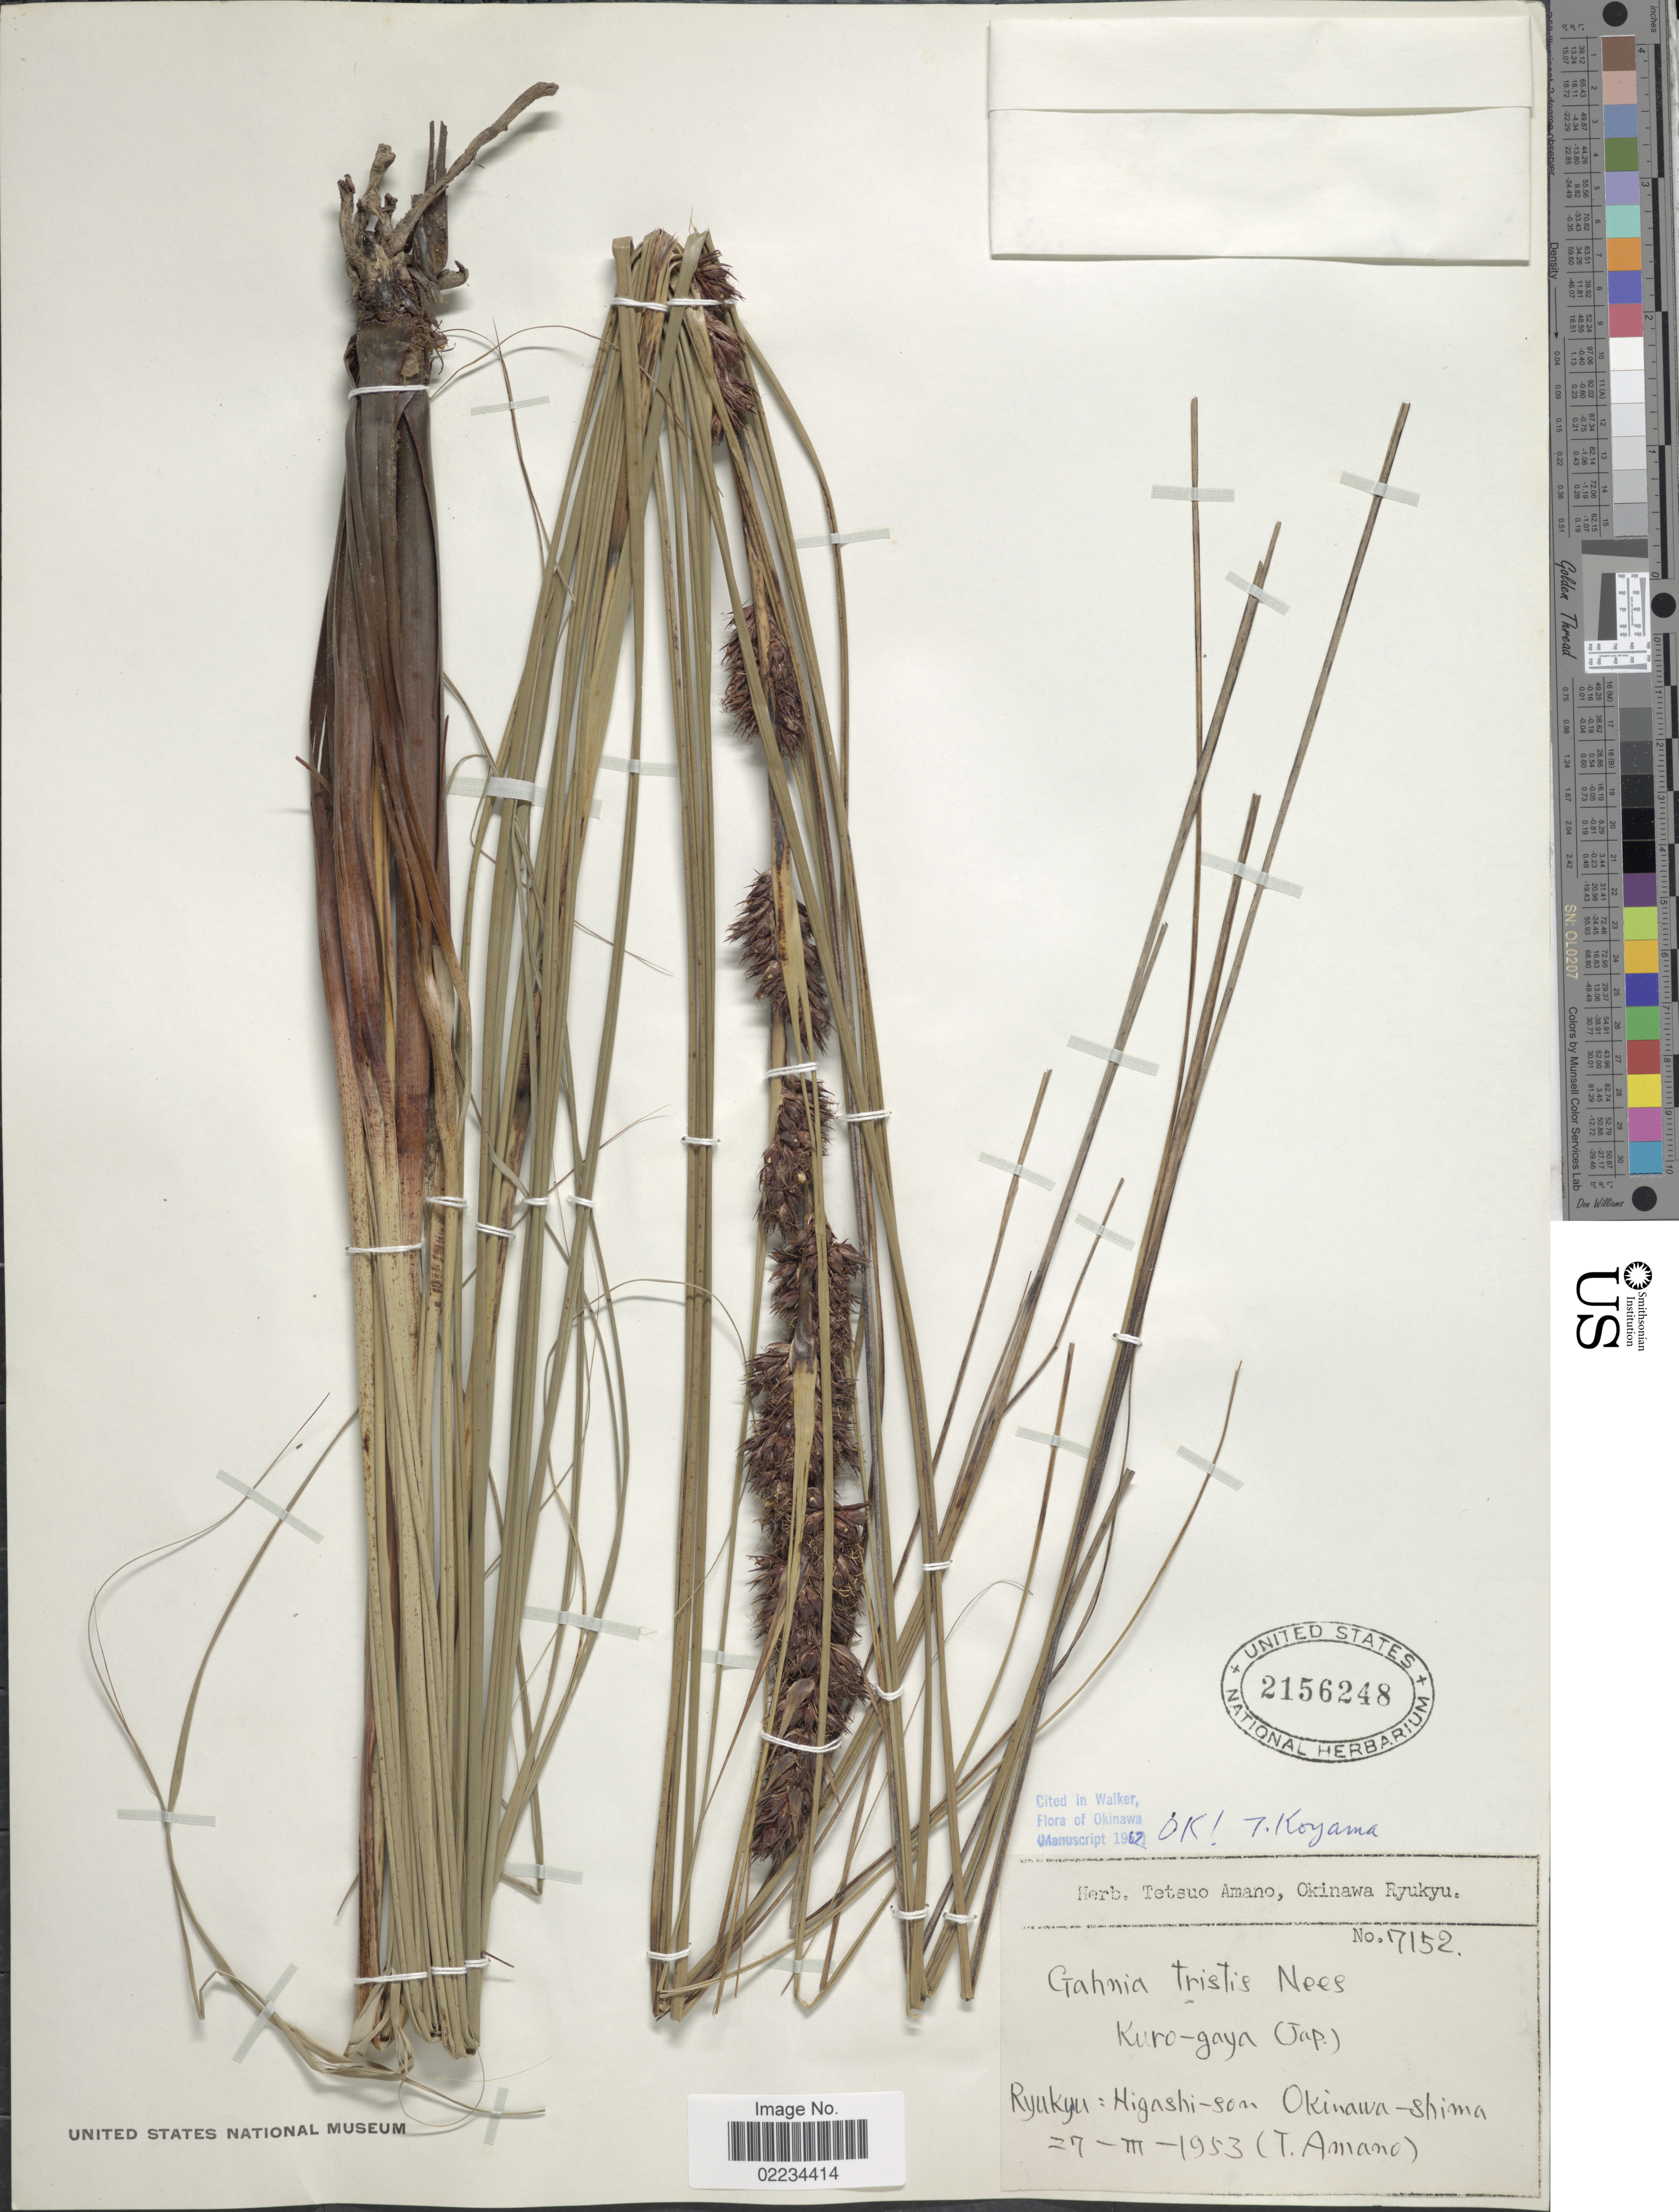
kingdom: Plantae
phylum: Tracheophyta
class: Liliopsida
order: Poales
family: Cyperaceae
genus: Gahnia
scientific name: Gahnia tristis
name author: Nees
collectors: T. Amano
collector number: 17152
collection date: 1953-03-07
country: Japan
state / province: Okinawa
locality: Kuro-gaya, Ryukyu: Higashi-son, Okinawa-shima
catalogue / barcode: US 2156248